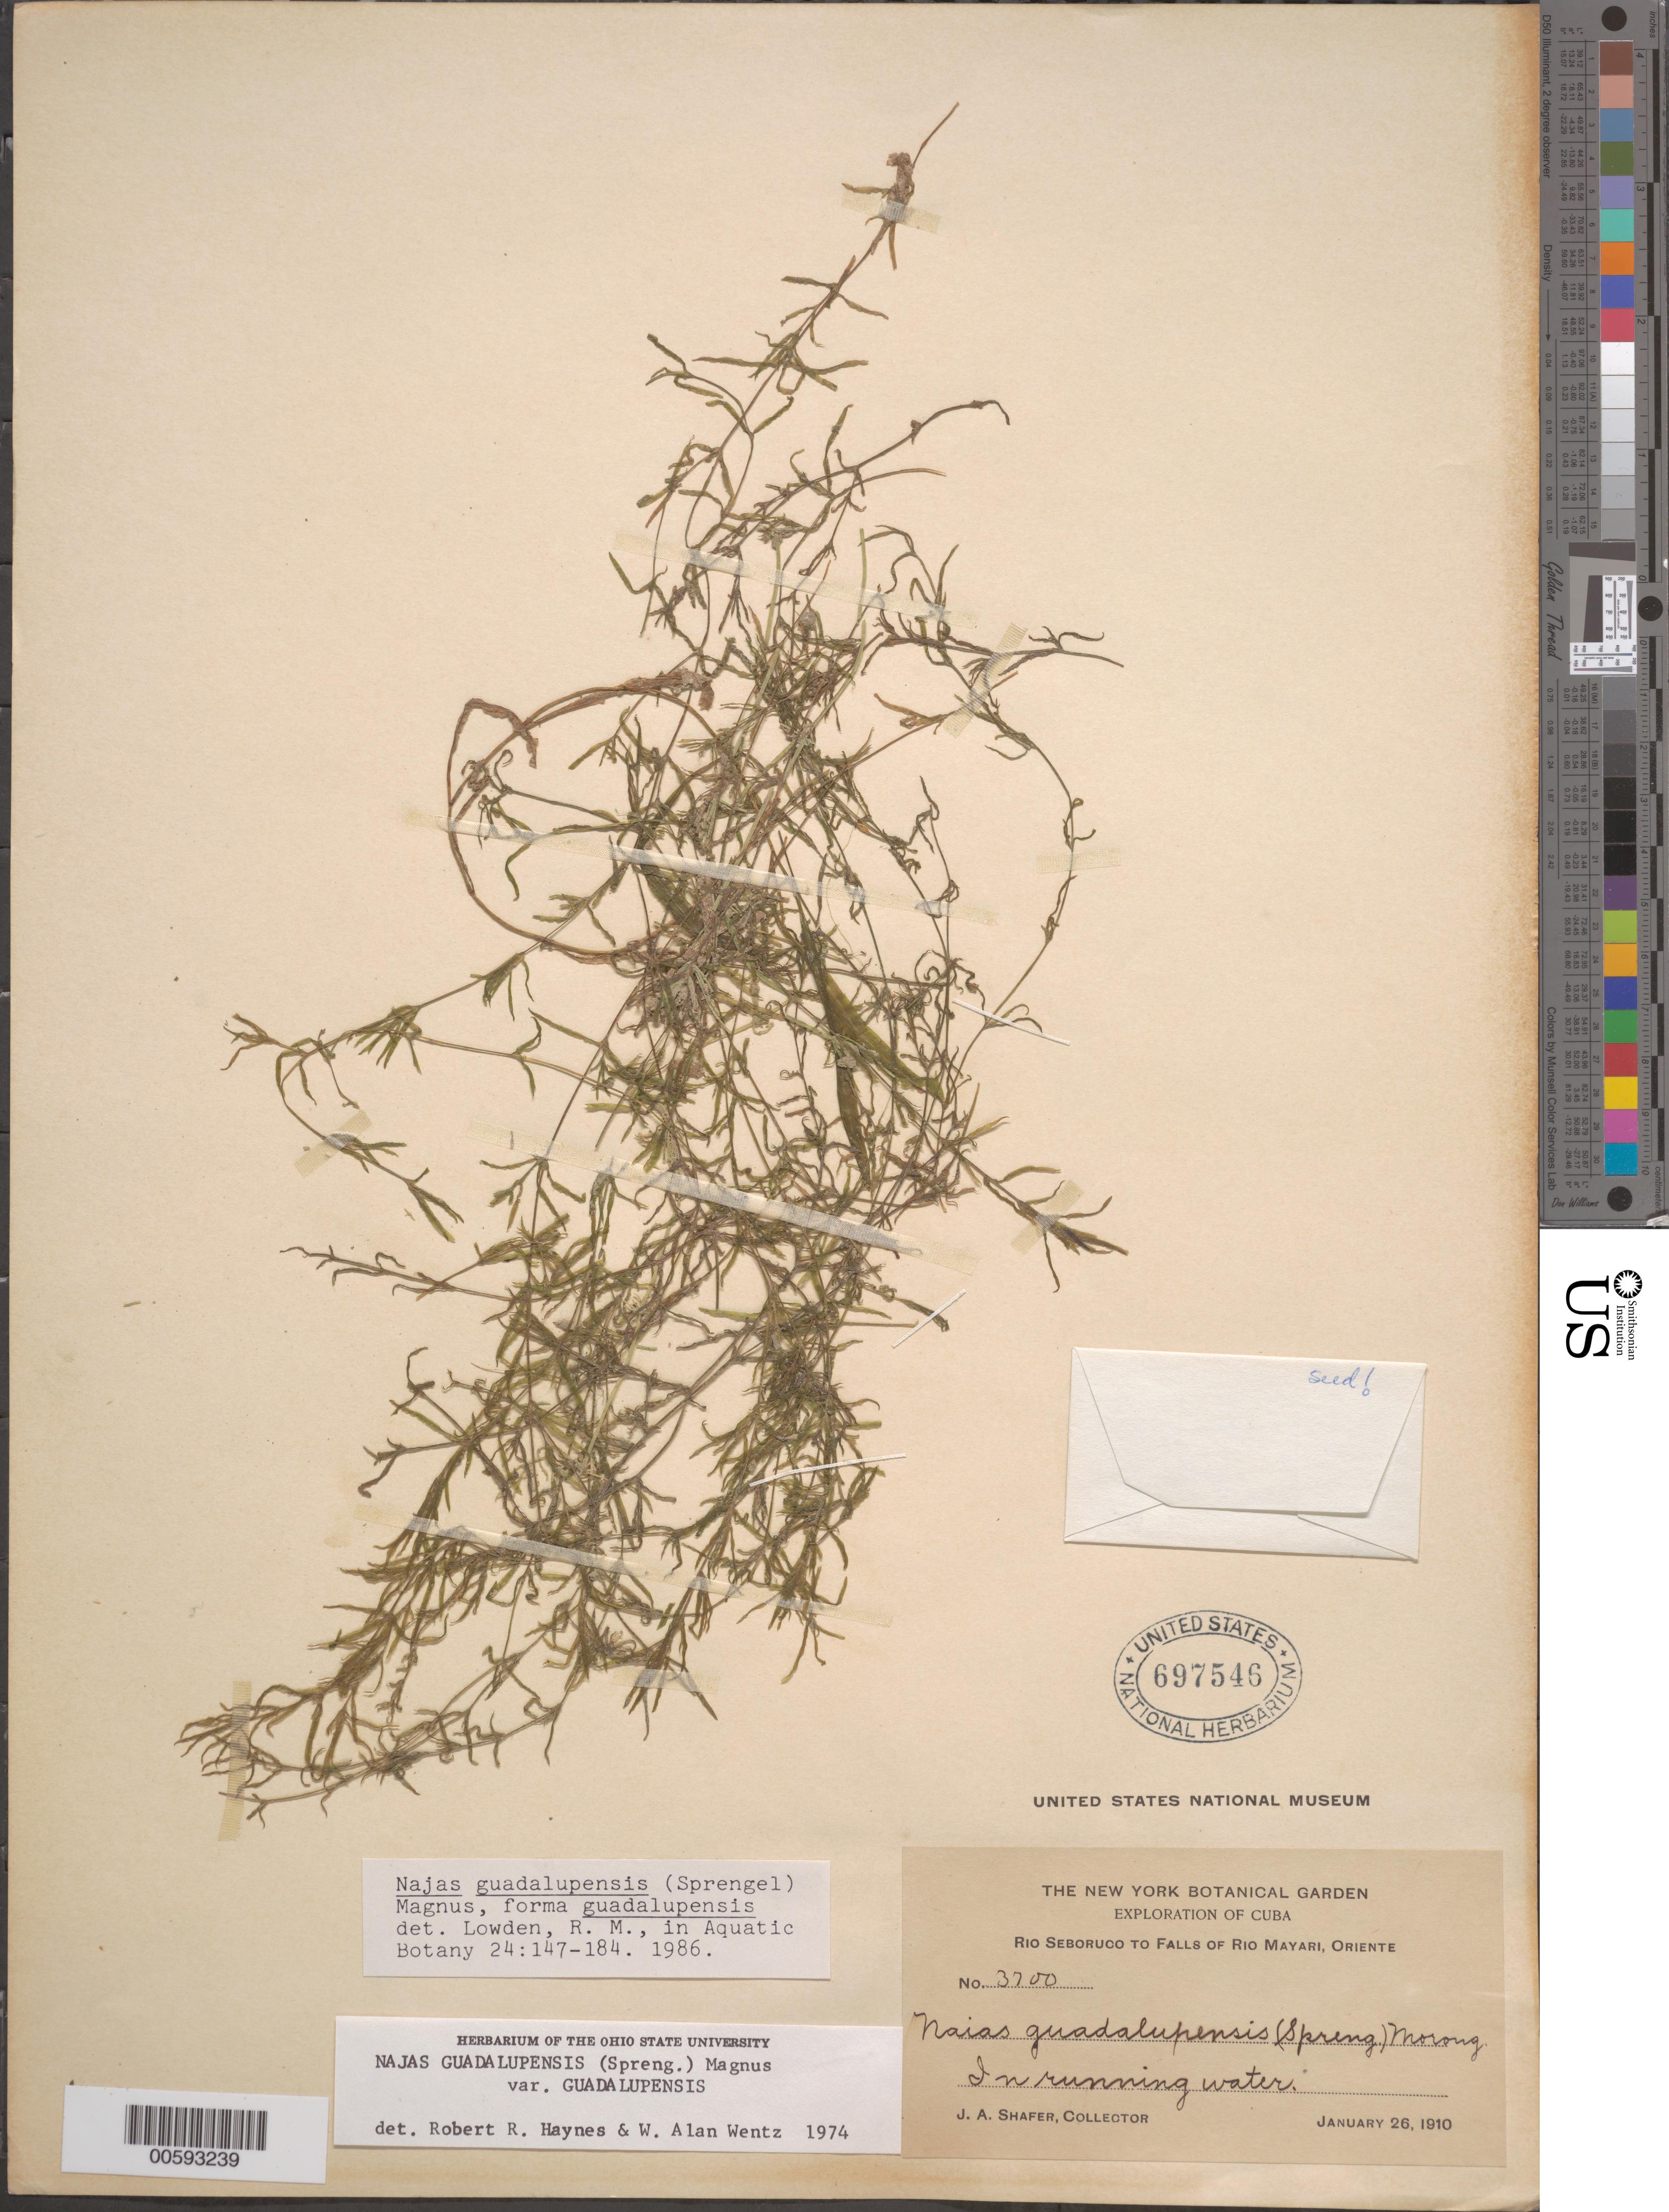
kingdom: Plantae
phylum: Tracheophyta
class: Liliopsida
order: Alismatales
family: Hydrocharitaceae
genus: Najas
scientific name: Najas guadalupensis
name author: (Spreng.) Magnus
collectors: J. A. Shafer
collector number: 3700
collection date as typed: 26 Jan 1910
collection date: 1910-01-26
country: Cuba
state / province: Holguín / Santiago de Cuba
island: Greater Antilles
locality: Rio Seboruco to Falls of Rio Mayari. [In former Oriente Province.]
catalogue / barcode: US 697546